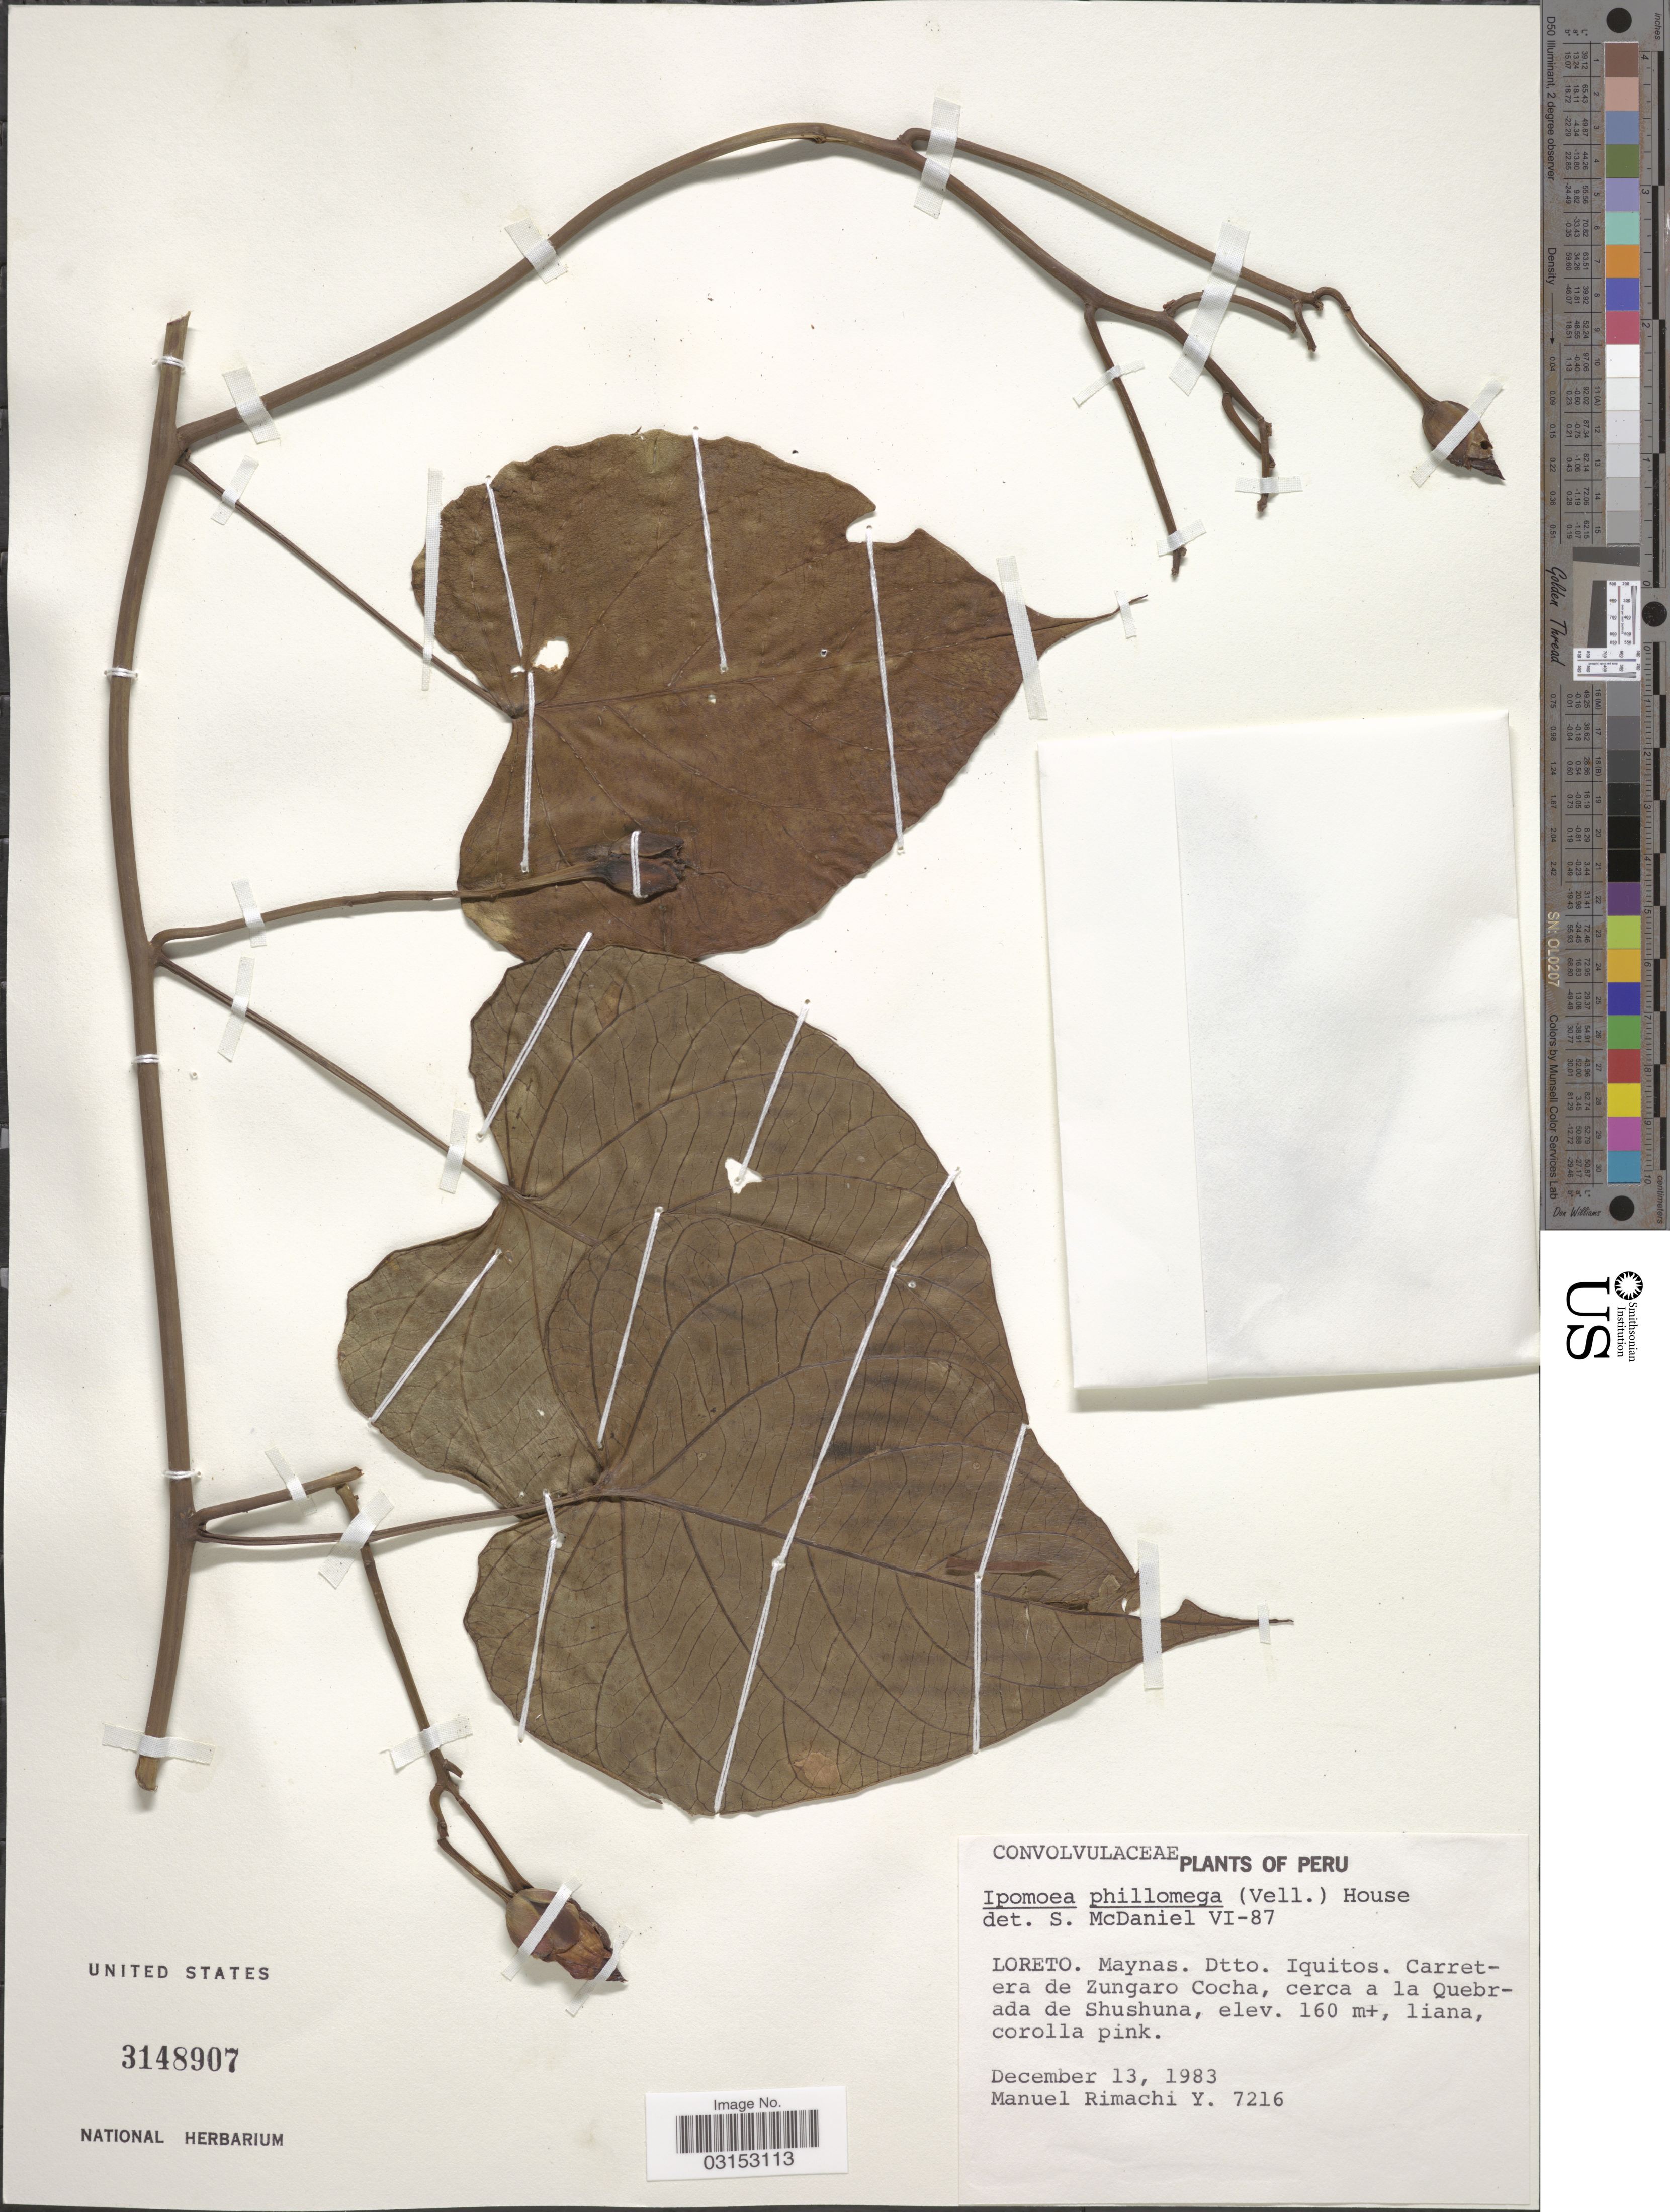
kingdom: Plantae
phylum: Tracheophyta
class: Magnoliopsida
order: Solanales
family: Convolvulaceae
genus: Ipomoea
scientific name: Ipomoea philomega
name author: (Vell.) House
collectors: M. Rimachi Y.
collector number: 7216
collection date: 1983-12-13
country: Peru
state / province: Loreto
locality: Maynas. Dtto. Iquitos. Carretera de Zungaro Cocha, cerca a la Quebrada de Shushuna.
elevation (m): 160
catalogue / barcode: US 3148907